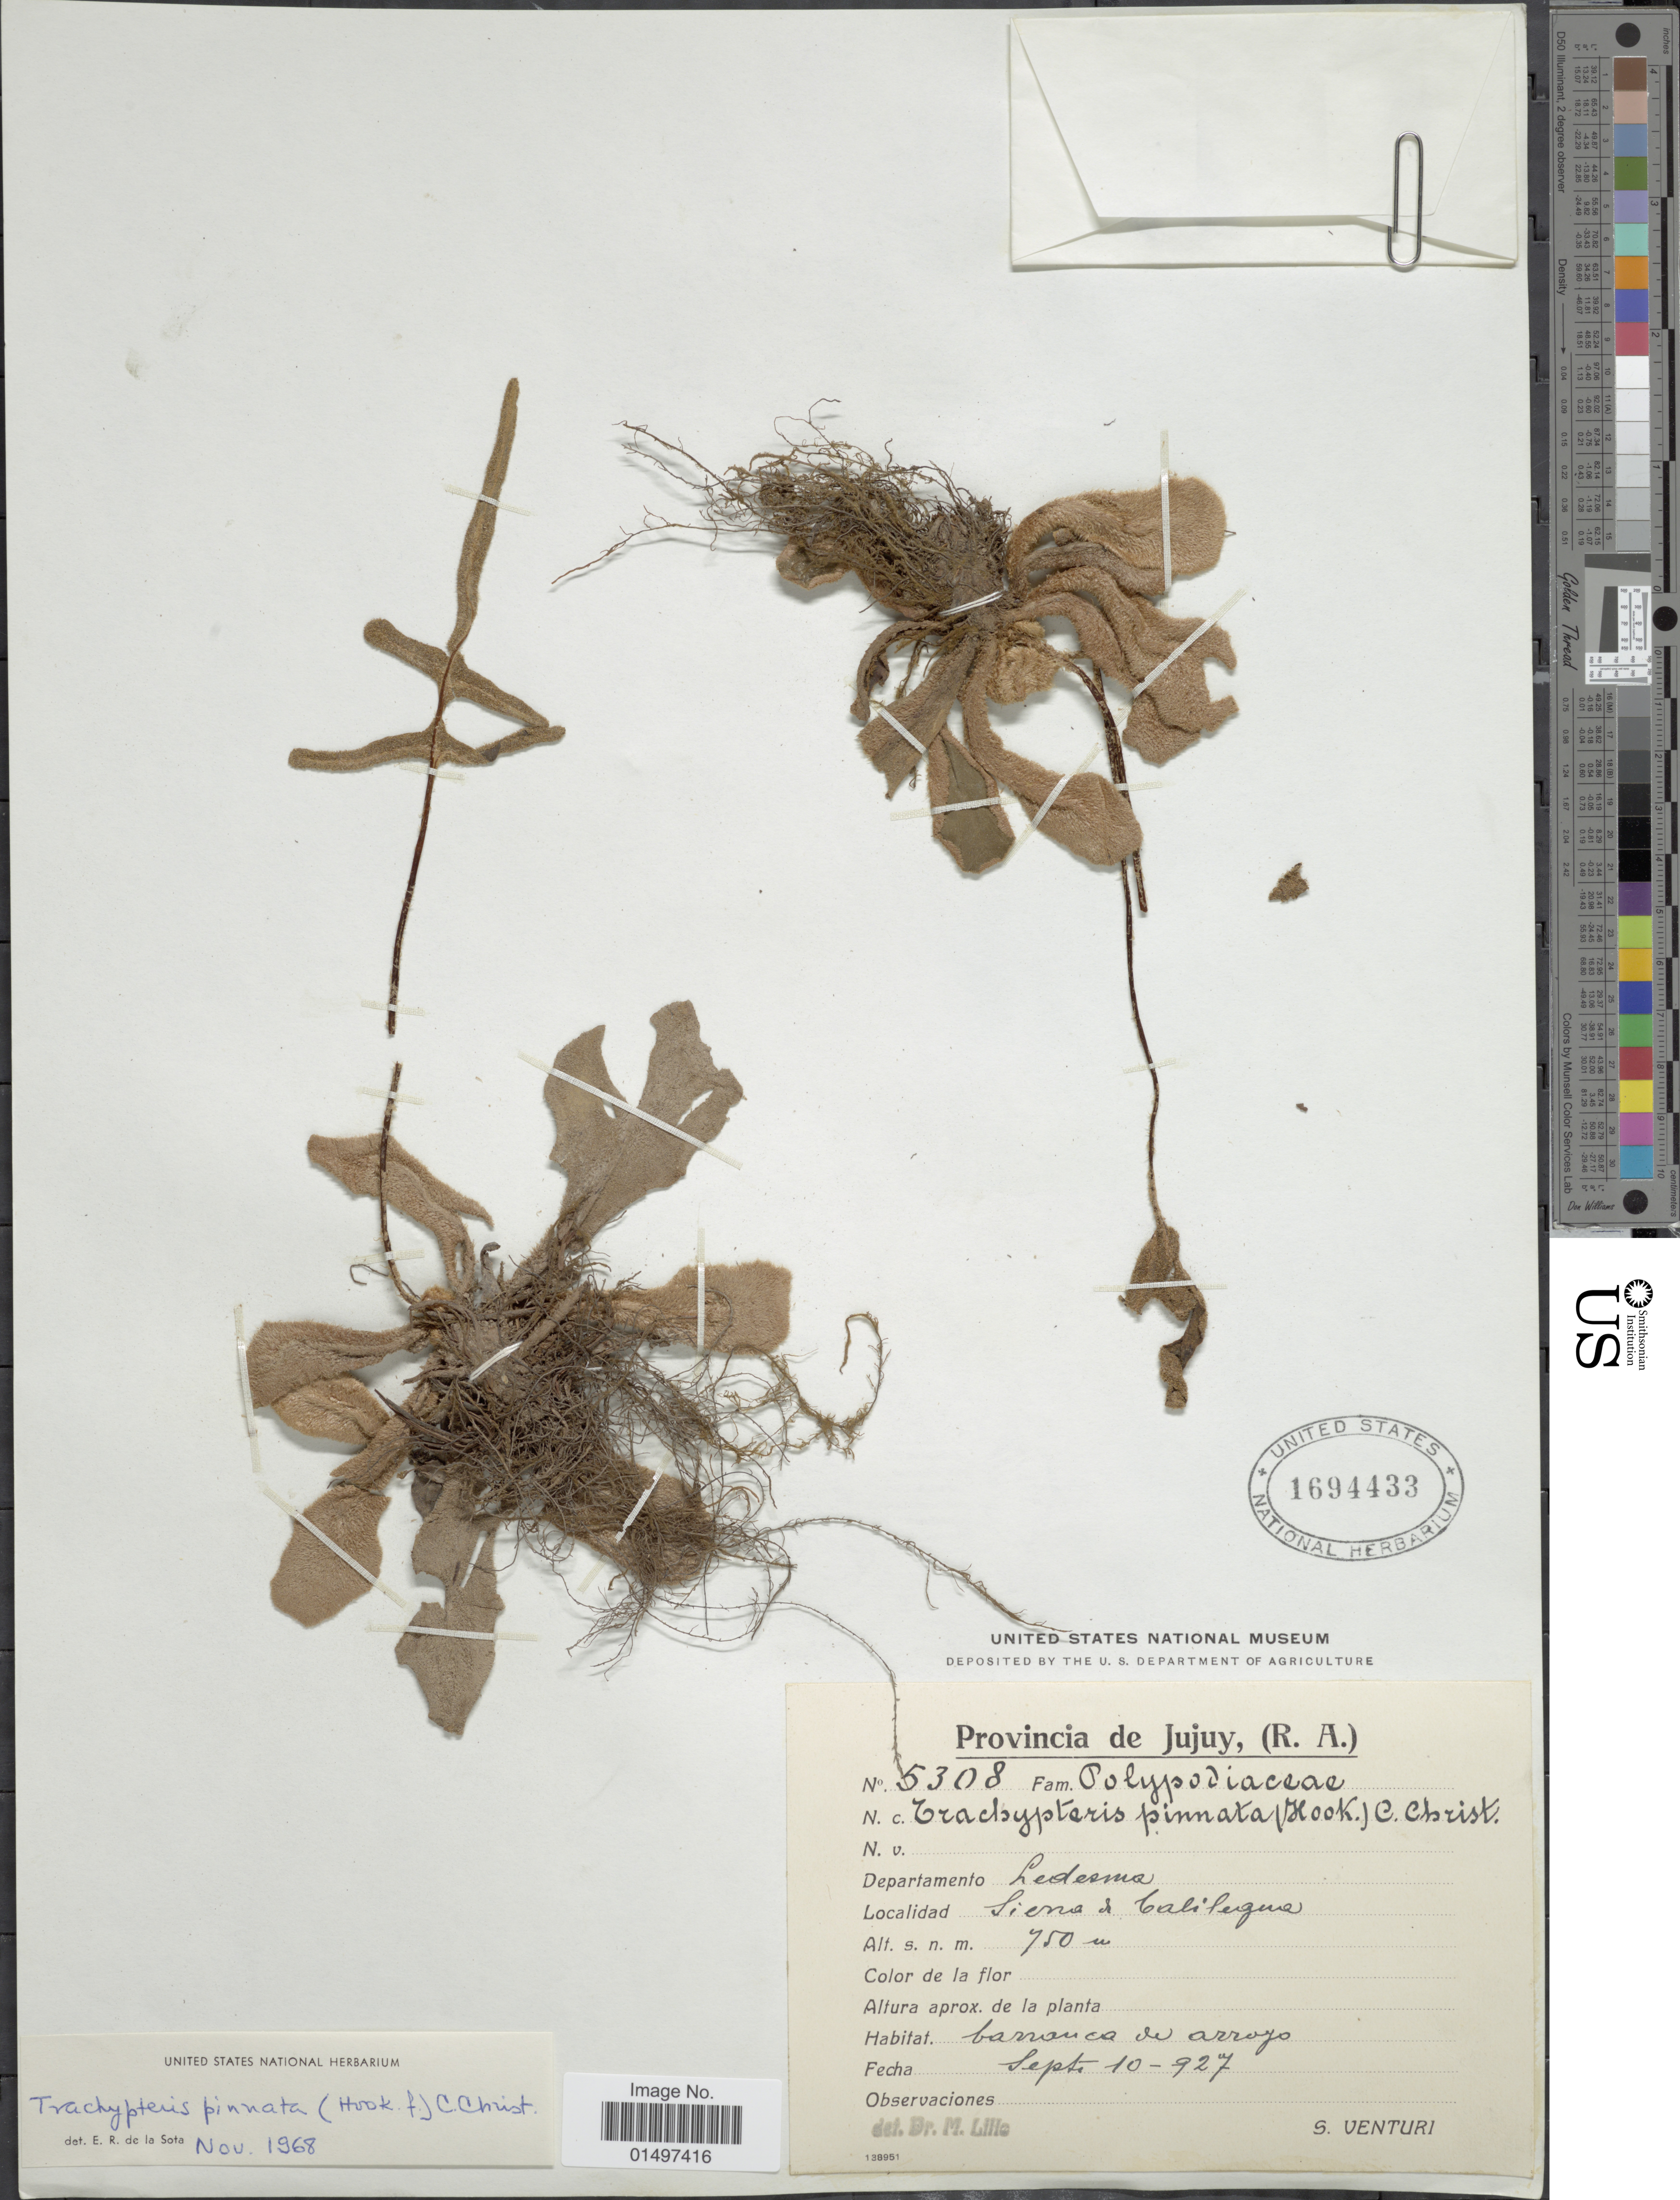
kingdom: Plantae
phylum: Tracheophyta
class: Polypodiopsida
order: Polypodiales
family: Pteridaceae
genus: Trachypteris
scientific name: Trachypteris pinnata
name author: (Hook. f.) C. Chr.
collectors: S. Venturi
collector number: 5308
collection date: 1927-09-10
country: Argentina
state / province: Jujuy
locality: Provincia de Jujuy, (R. A.). Departamento Ledesma. Sierra de Calilegua.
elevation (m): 750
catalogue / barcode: US 1694433